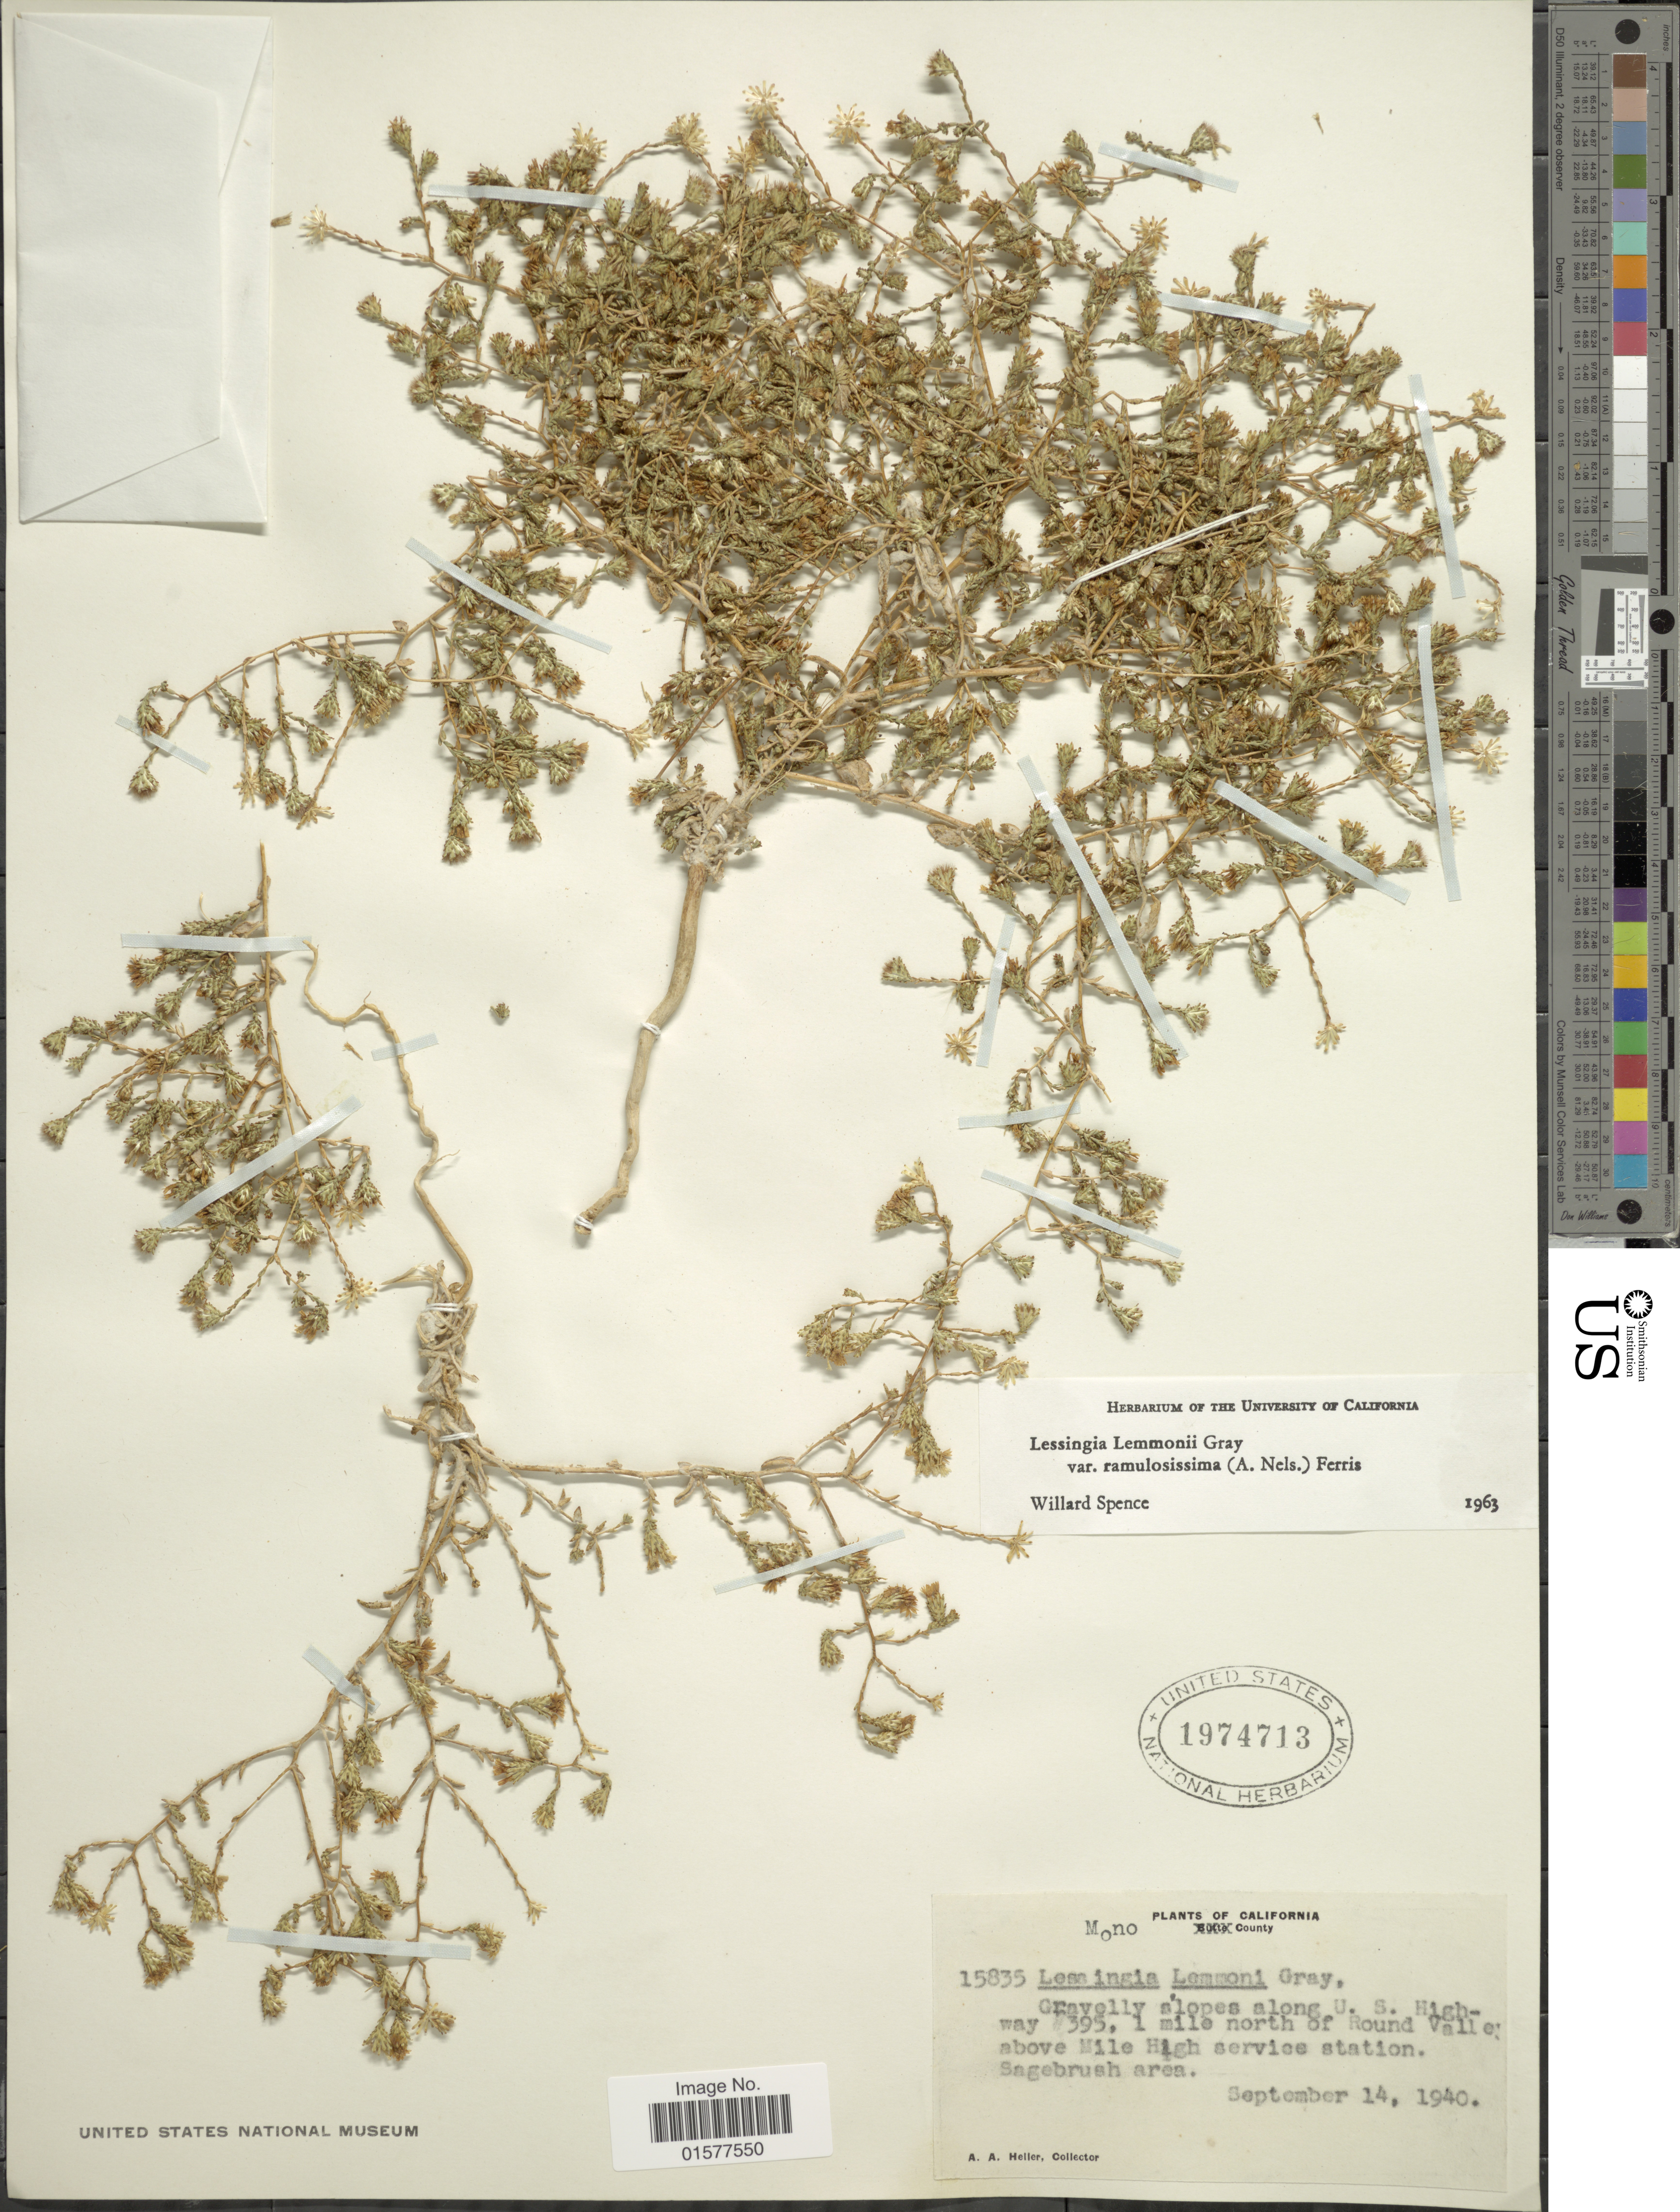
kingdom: Plantae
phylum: Tracheophyta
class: Magnoliopsida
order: Asterales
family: Asteraceae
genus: Lessingia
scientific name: Lessingia lemmonii var. ramulosissima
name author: (A. Nelson) Ferris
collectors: A. A. Heller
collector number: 15835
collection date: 1940-09-14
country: United States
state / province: California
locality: Gravelly slopes along U. S. Highway #395, 1 mile north of Round Valley above Mile High service station, Sagebrush area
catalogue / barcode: US 1974713